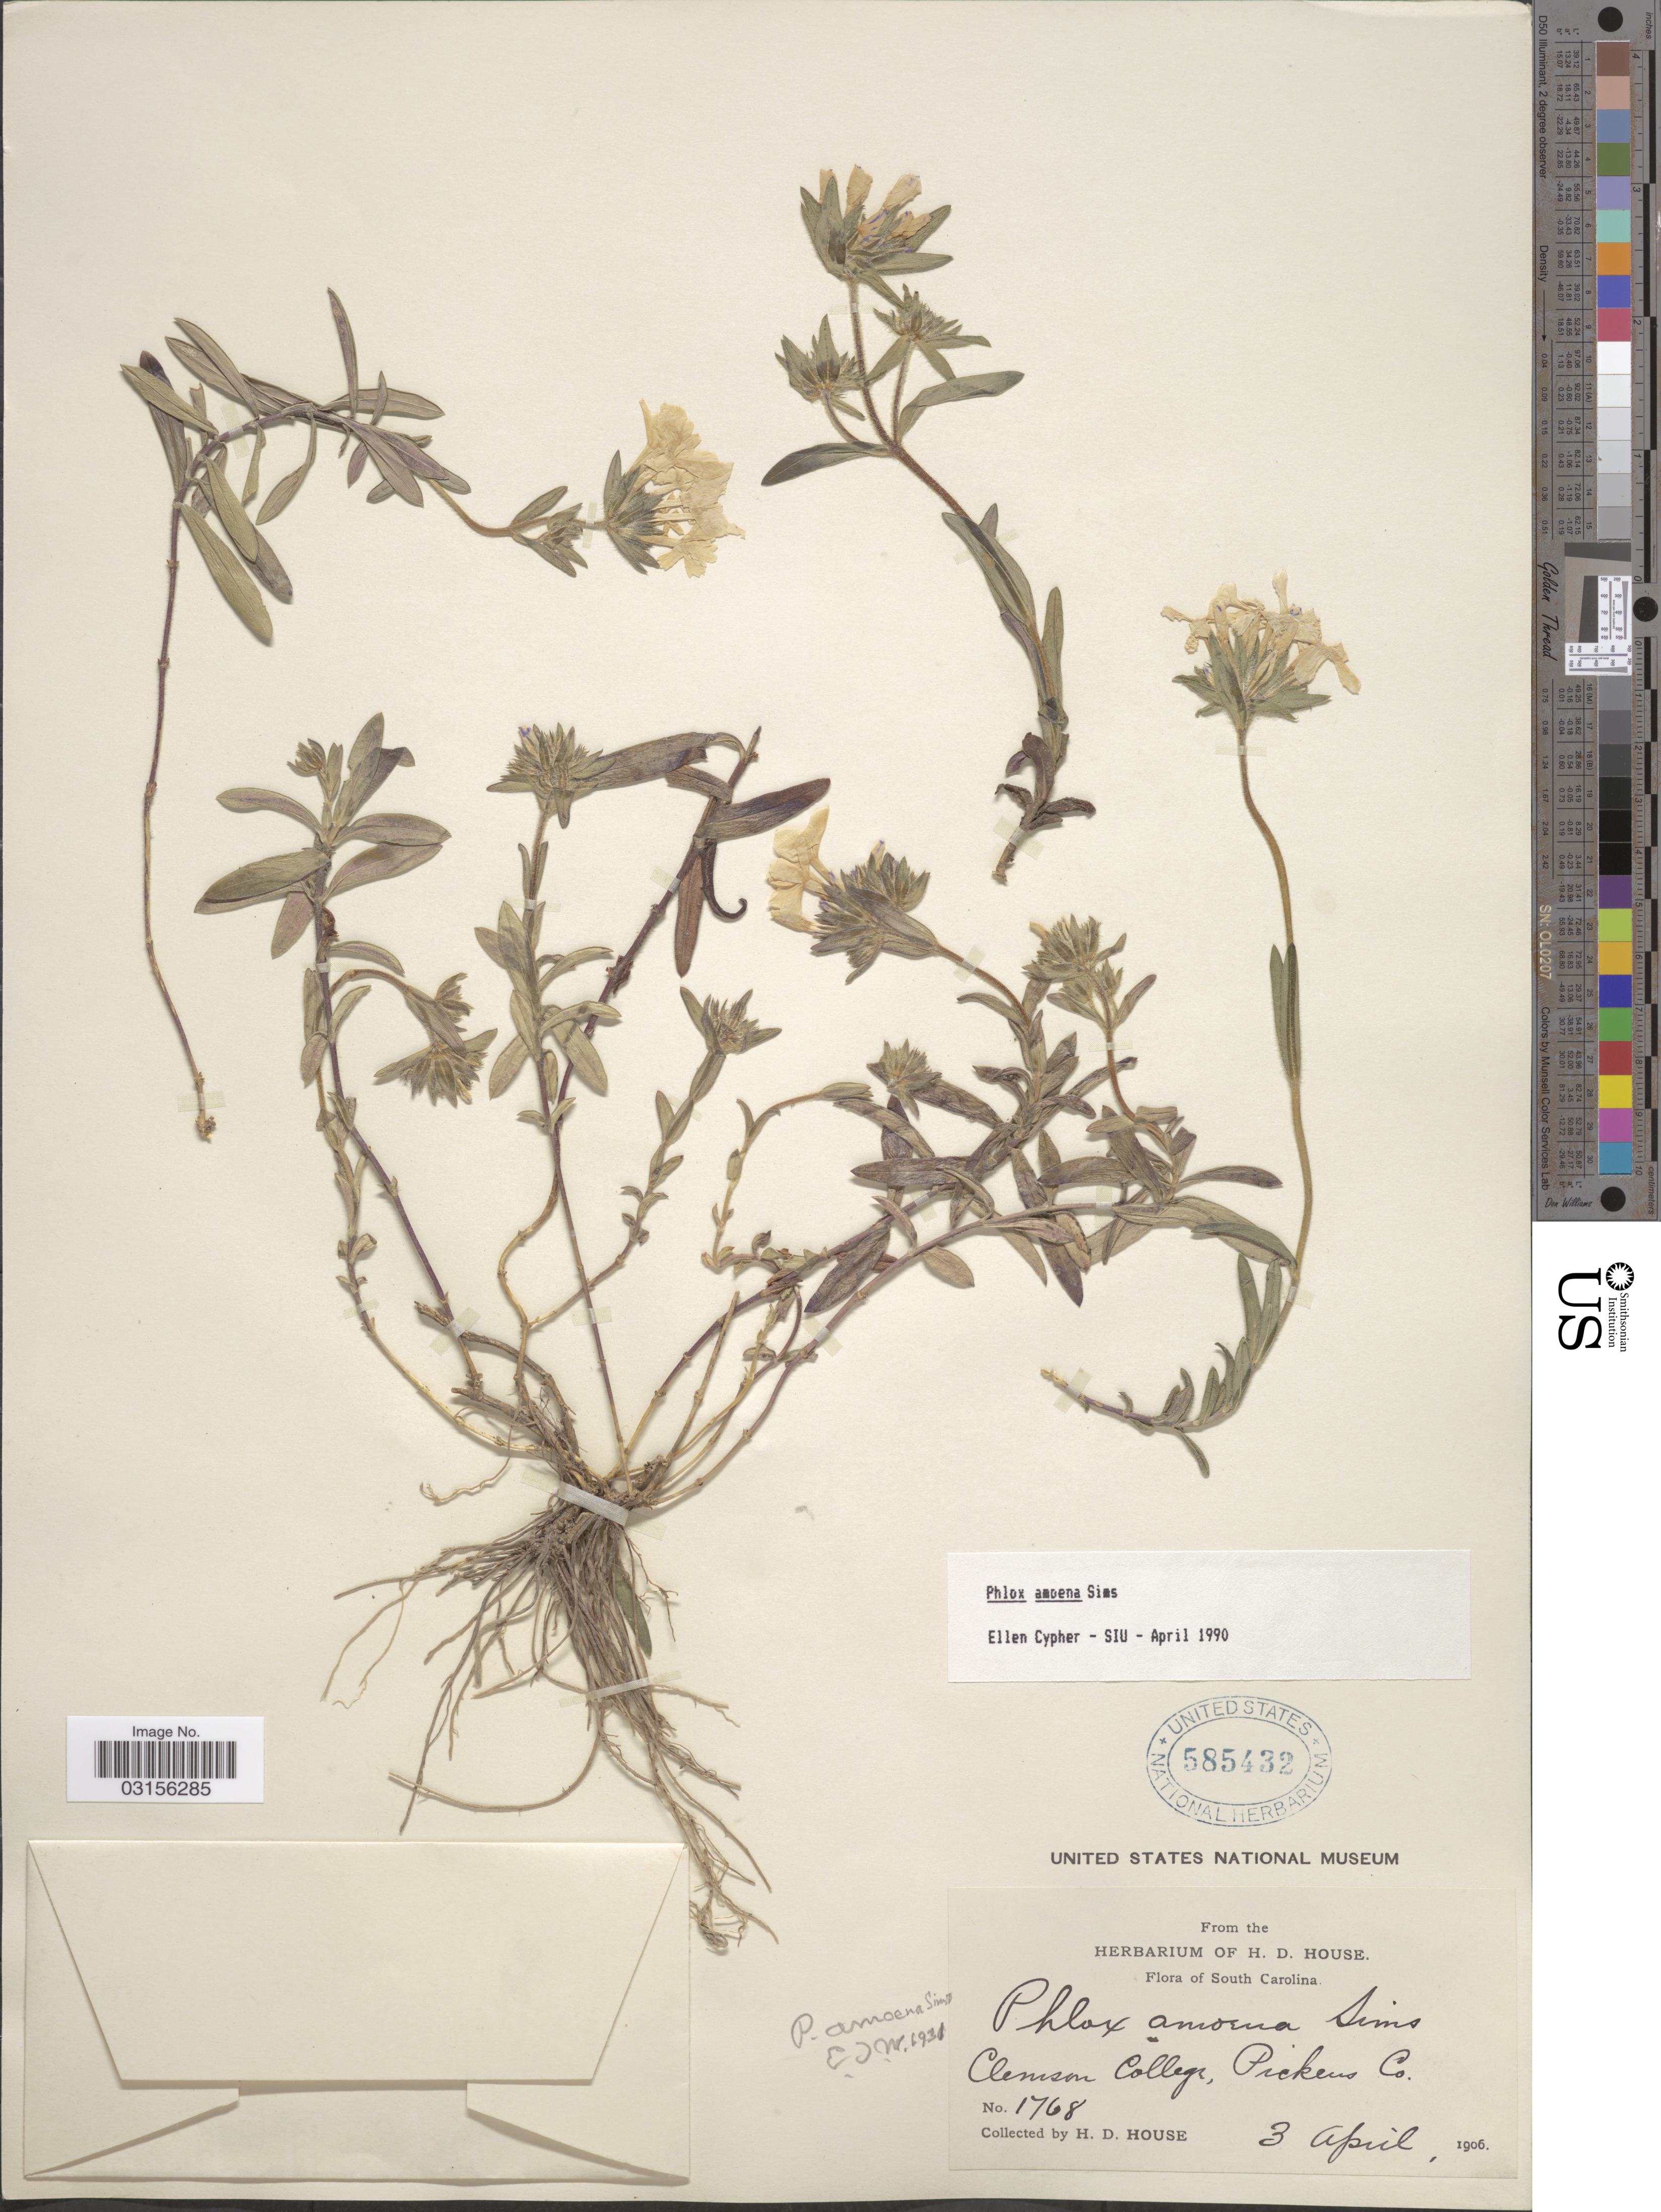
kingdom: Plantae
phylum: Tracheophyta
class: Magnoliopsida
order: Ericales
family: Polemoniaceae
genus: Phlox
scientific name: Phlox amoena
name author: Sims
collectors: H. D. House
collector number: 1768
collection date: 1906-04-03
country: United States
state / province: South Carolina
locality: Clemson College, Pickens Co.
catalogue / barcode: US 585432